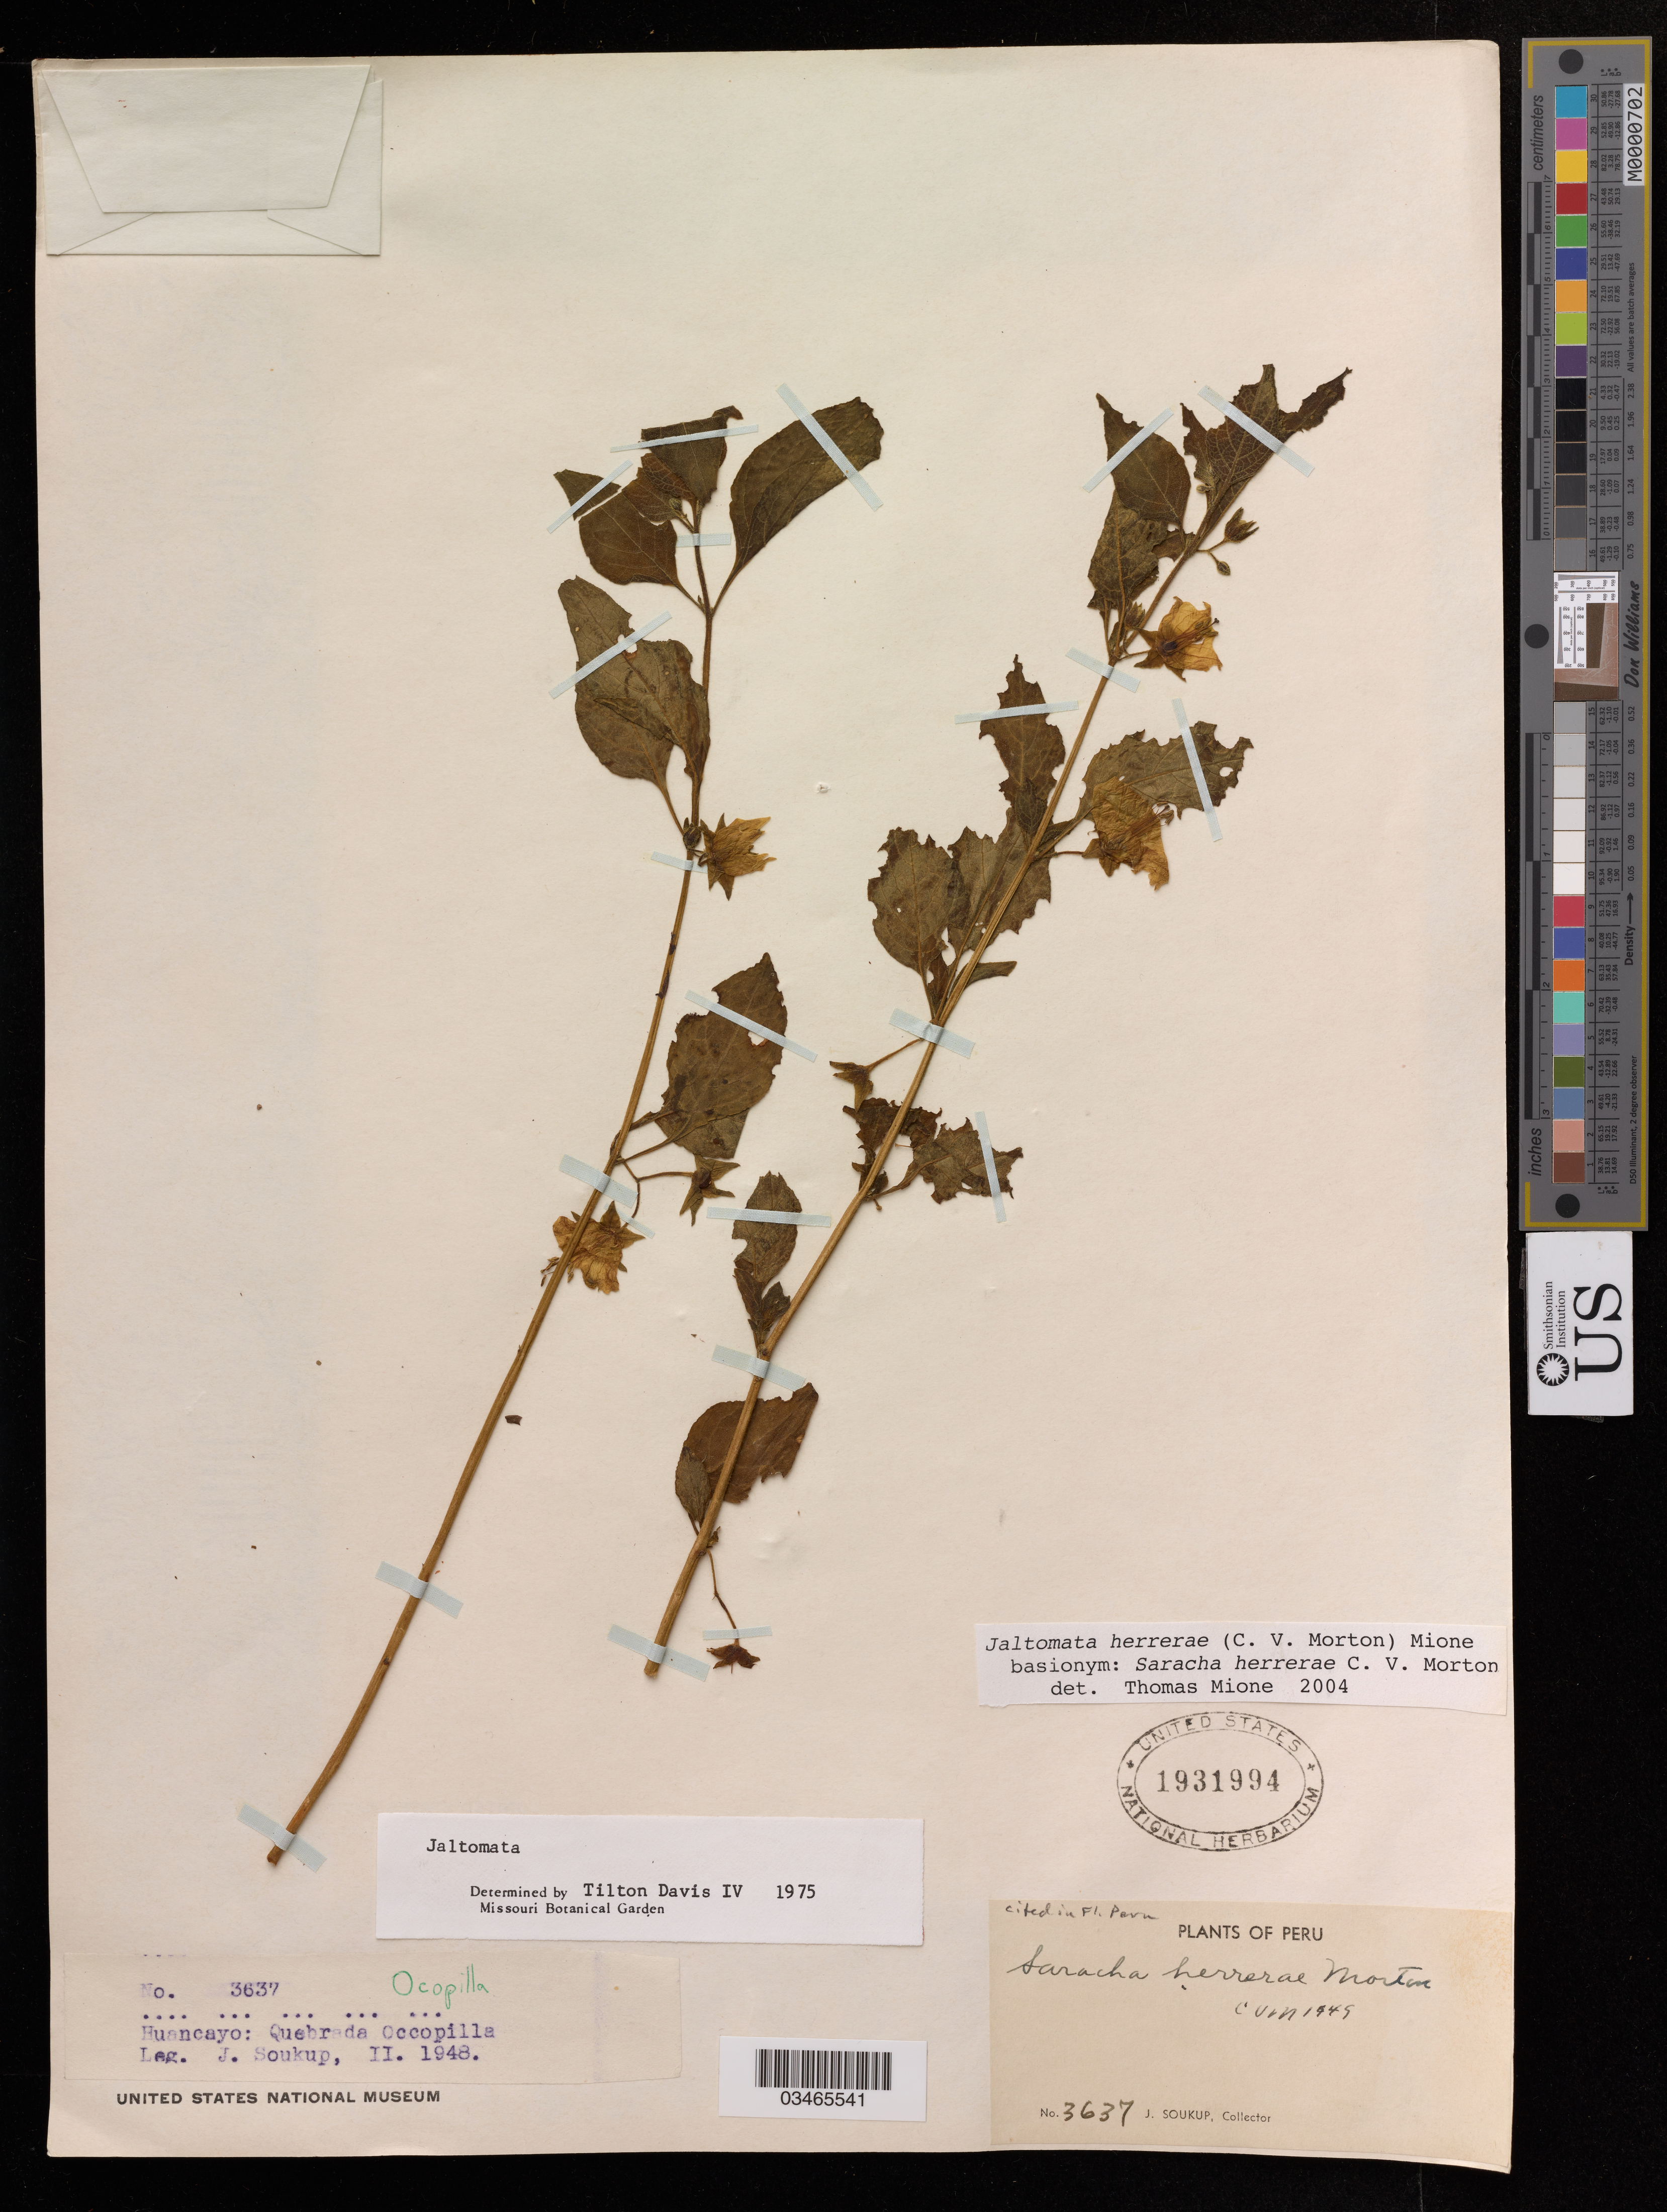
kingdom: Plantae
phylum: Tracheophyta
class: Magnoliopsida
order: Solanales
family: Solanaceae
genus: Jaltomata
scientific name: Jaltomata herrerae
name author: (C.V. Morton) Mione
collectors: J. Soukup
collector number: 3637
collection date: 1948-02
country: Peru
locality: Huancayo: Quebrada Occopilla.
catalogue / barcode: US 1931994